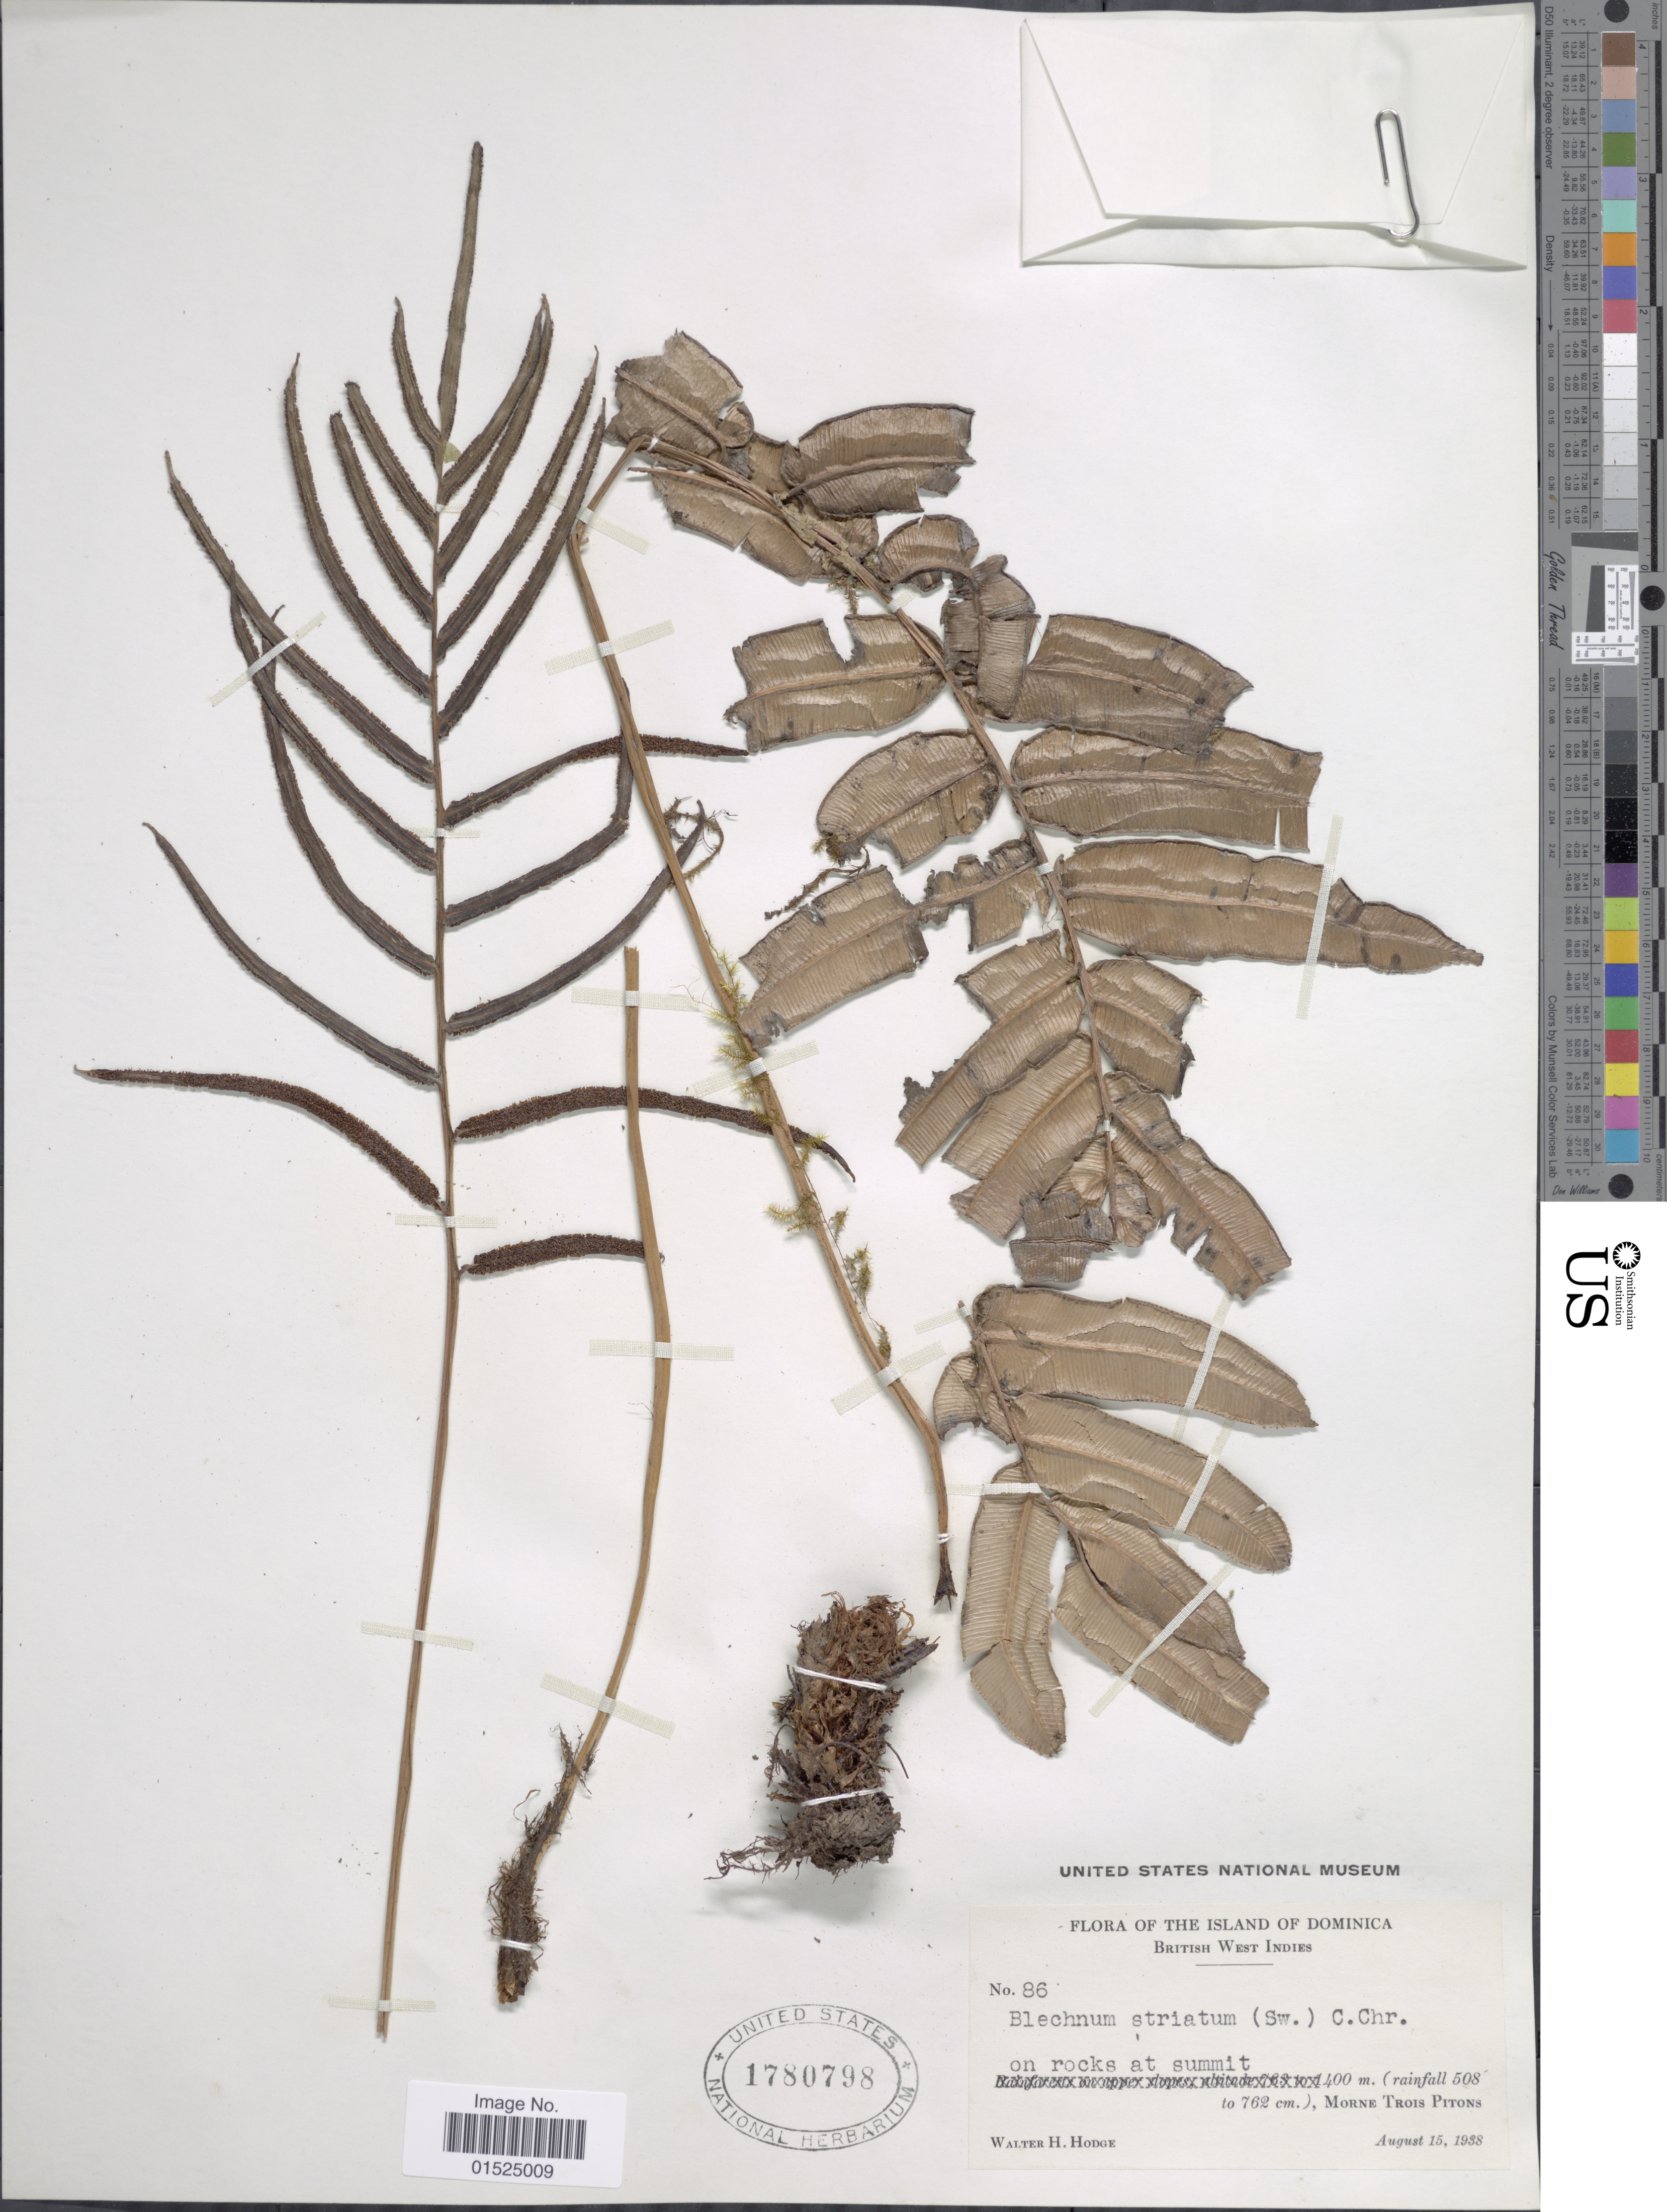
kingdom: Plantae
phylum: Tracheophyta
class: Polypodiopsida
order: Polypodiales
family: Blechnaceae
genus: Blechnum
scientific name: Blechnum ryanii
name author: Hieron.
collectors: W. Hodge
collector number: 86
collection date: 1938-08-15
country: Dominica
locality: Morne Trois Pitons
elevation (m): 400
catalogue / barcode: US 1780798